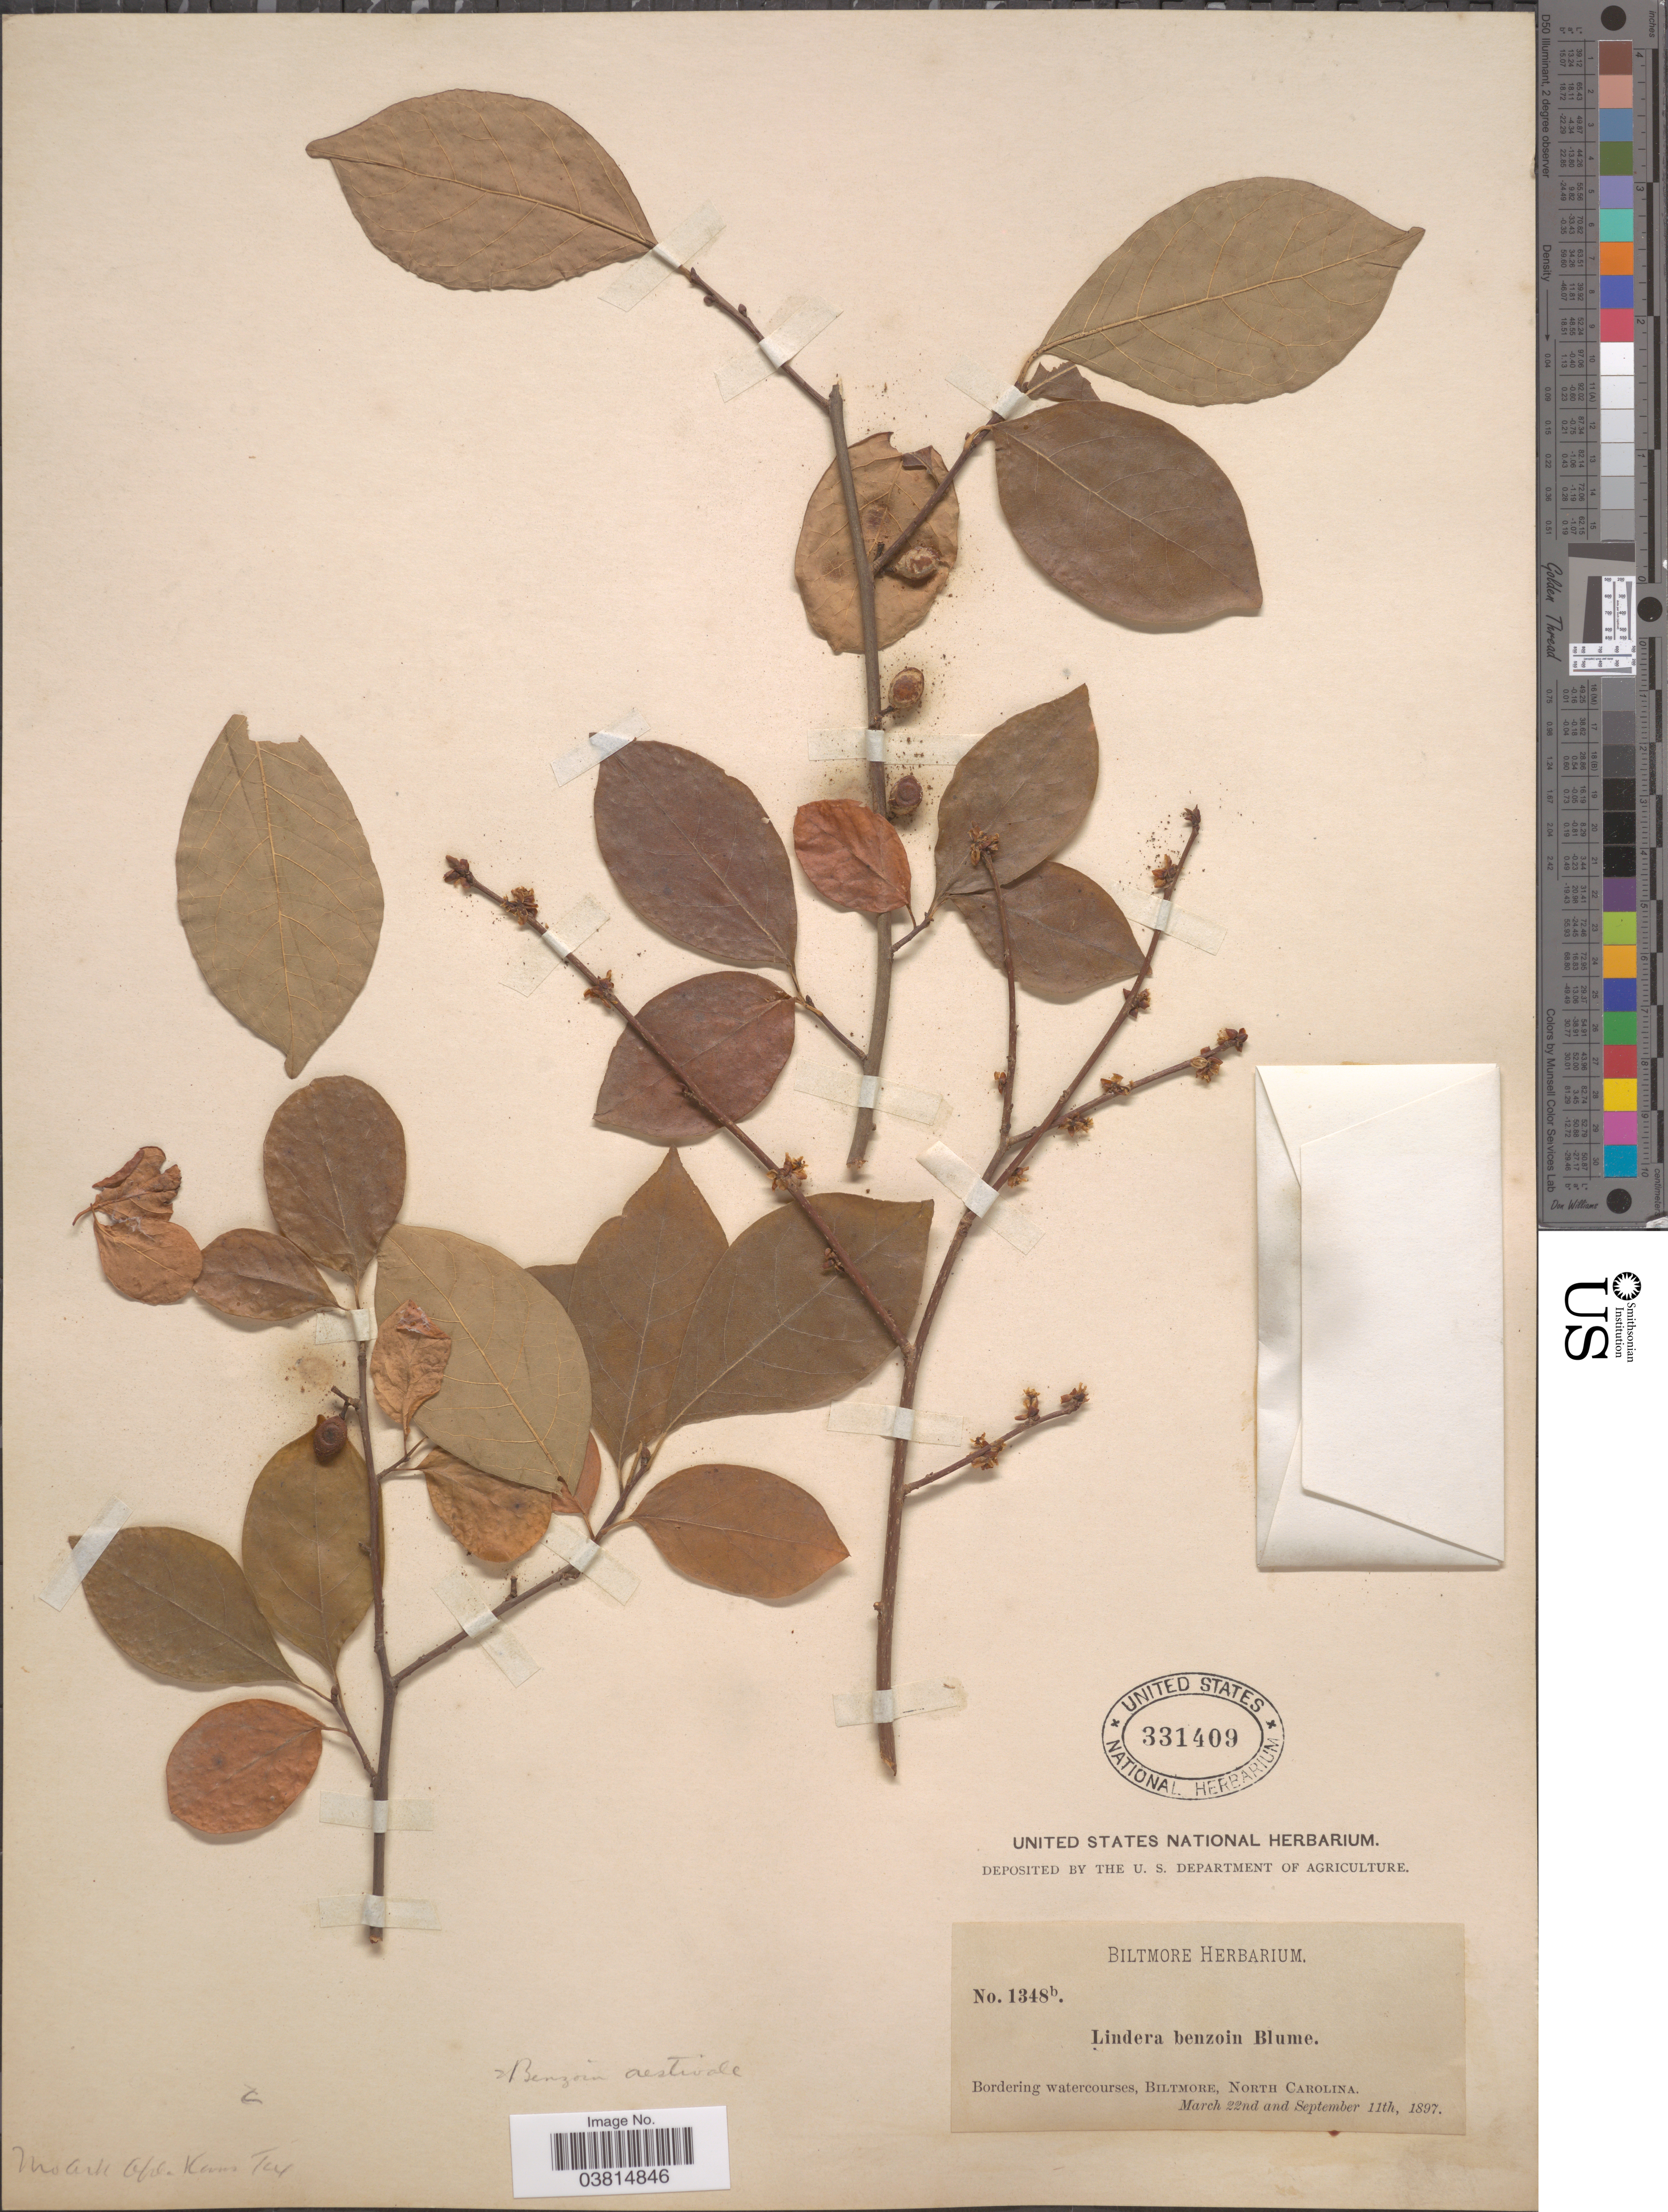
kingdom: Plantae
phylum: Tracheophyta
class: Magnoliopsida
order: Laurales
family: Lauraceae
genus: Lindera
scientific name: Lindera benzoin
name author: (L.) Blume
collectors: ex herb. Biltmore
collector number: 1348b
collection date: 1897-03-22/1897-09-11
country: United States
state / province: North Carolina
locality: Bordering watercourses, Biltmore.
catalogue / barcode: US 331409